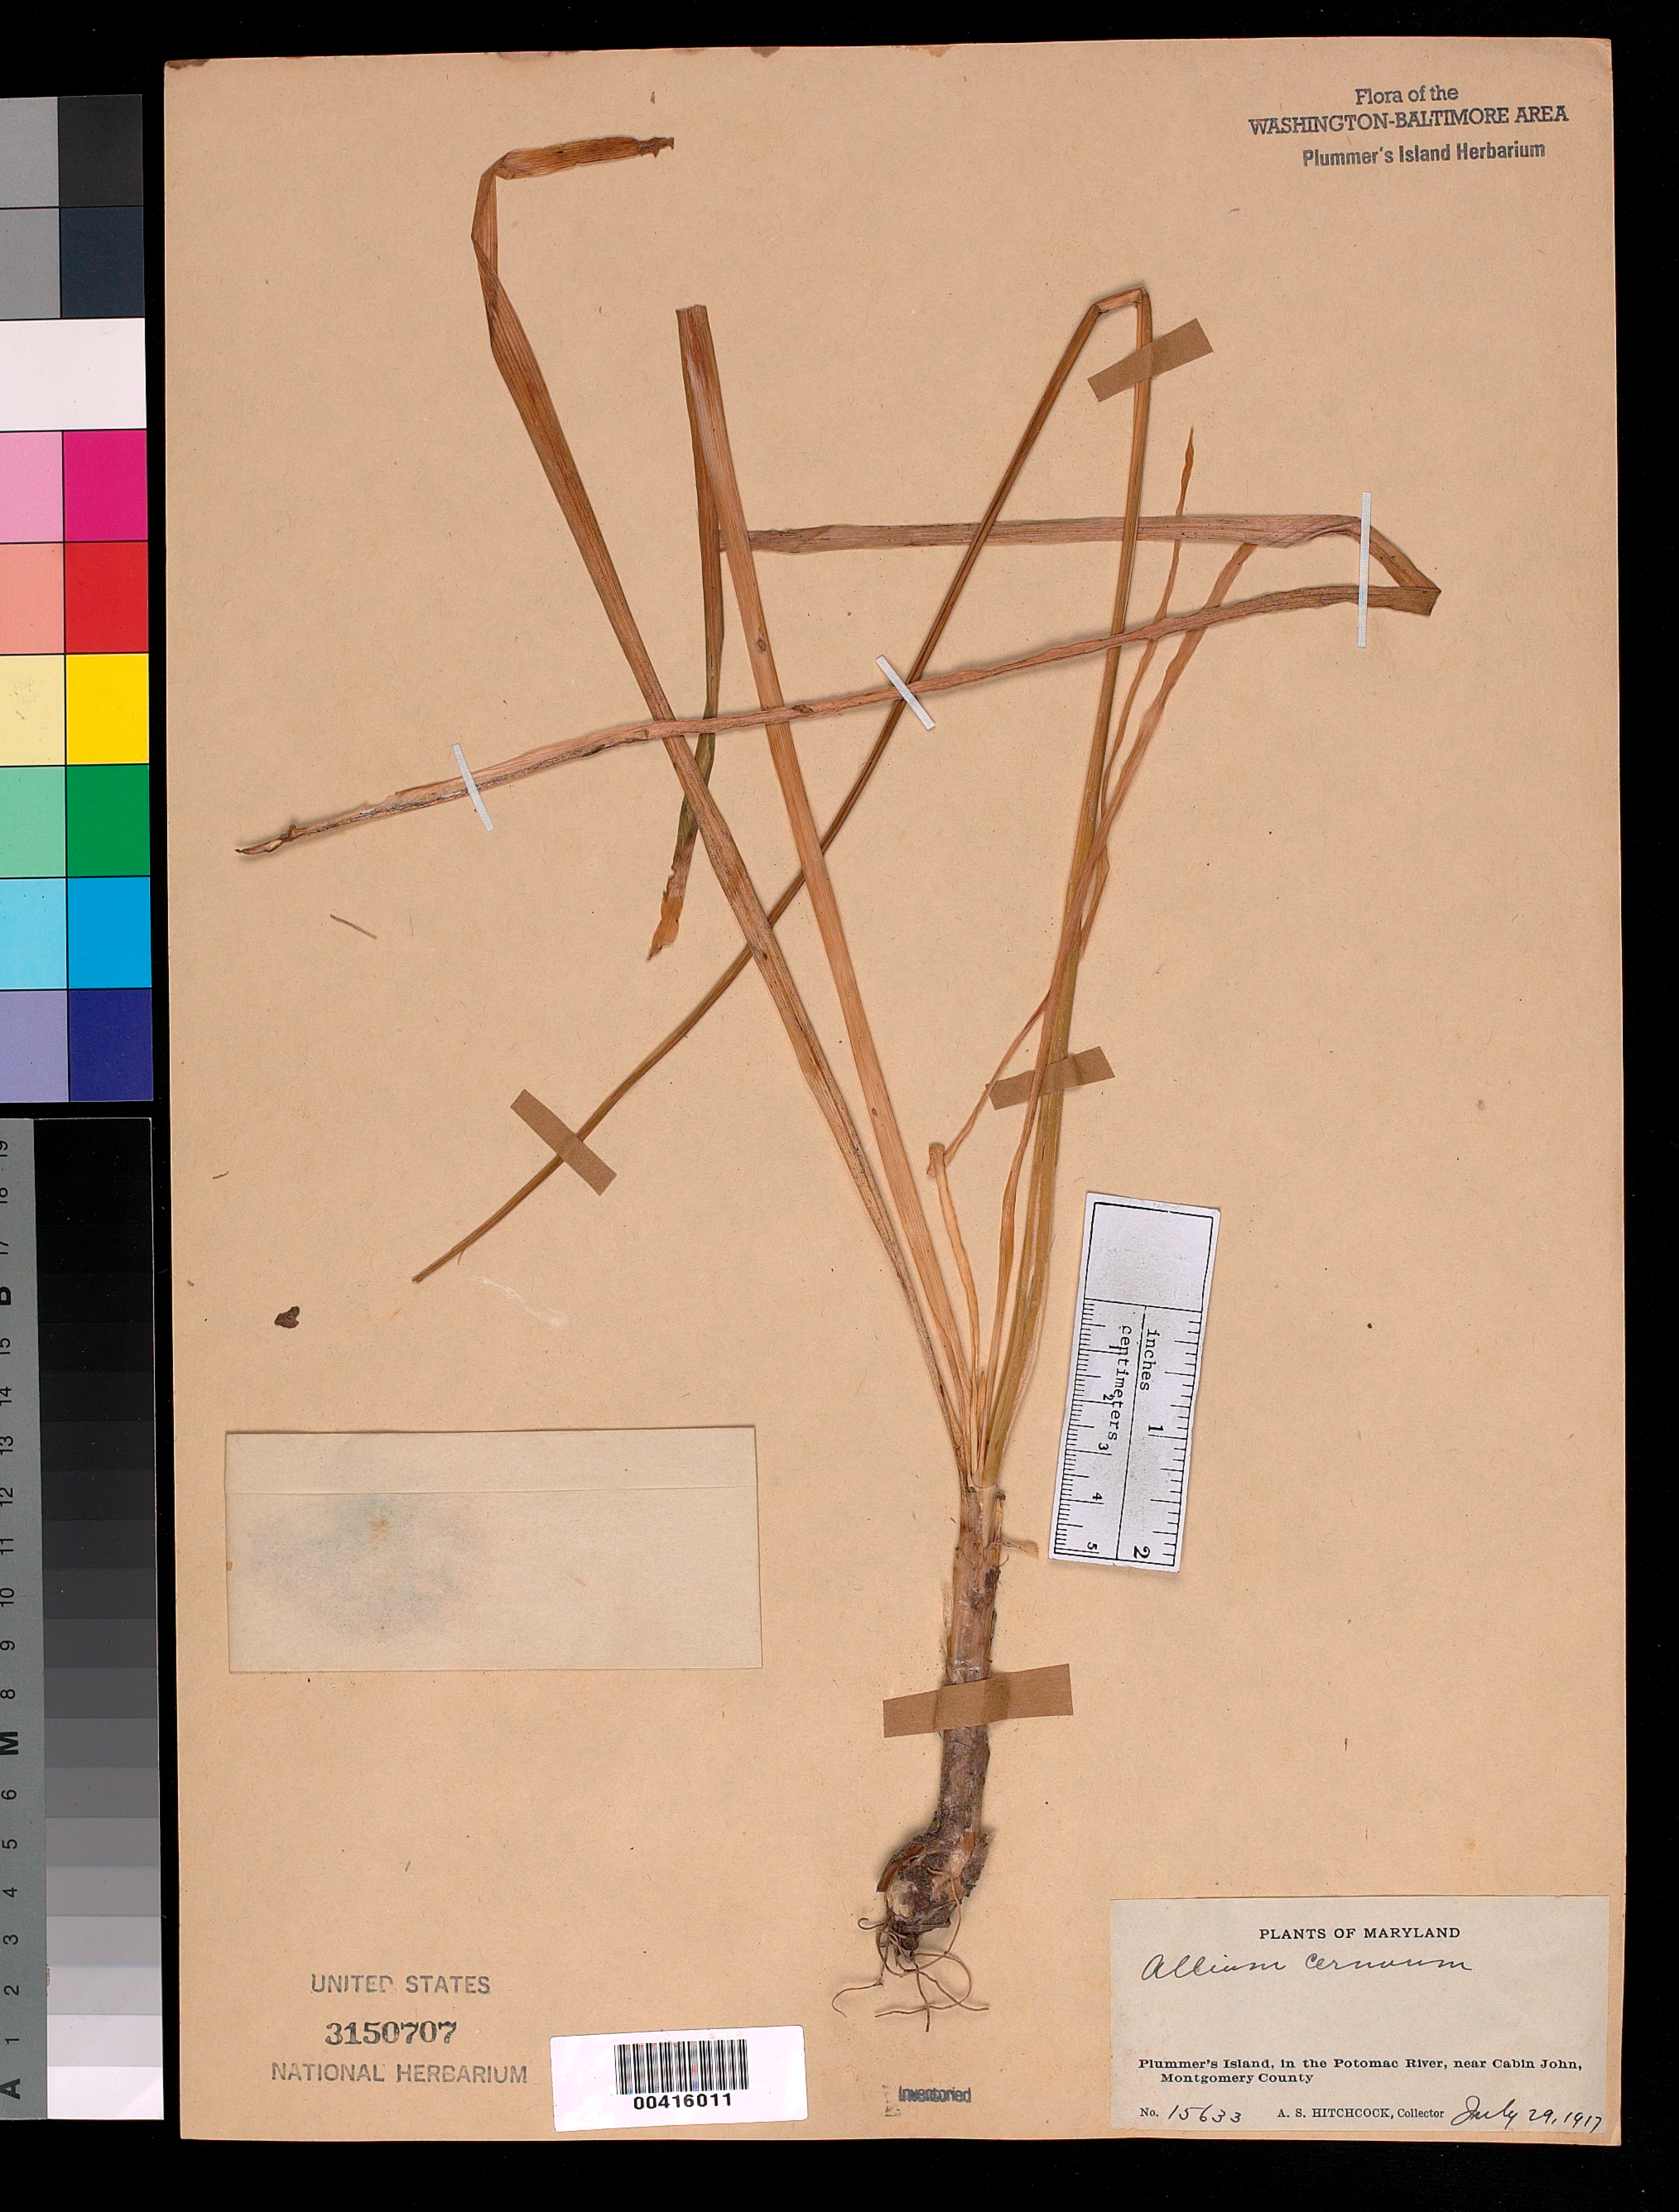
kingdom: Plantae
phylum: Tracheophyta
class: Liliopsida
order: Asparagales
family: Amaryllidaceae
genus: Allium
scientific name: Allium cernuum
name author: Roth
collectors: A. S. Hitchcock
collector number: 15633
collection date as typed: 29 Jul 1917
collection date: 1917-07-29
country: United States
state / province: Maryland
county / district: Montgomery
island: Plummers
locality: Plummer's Island C. & O. Canal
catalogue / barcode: US 3150707